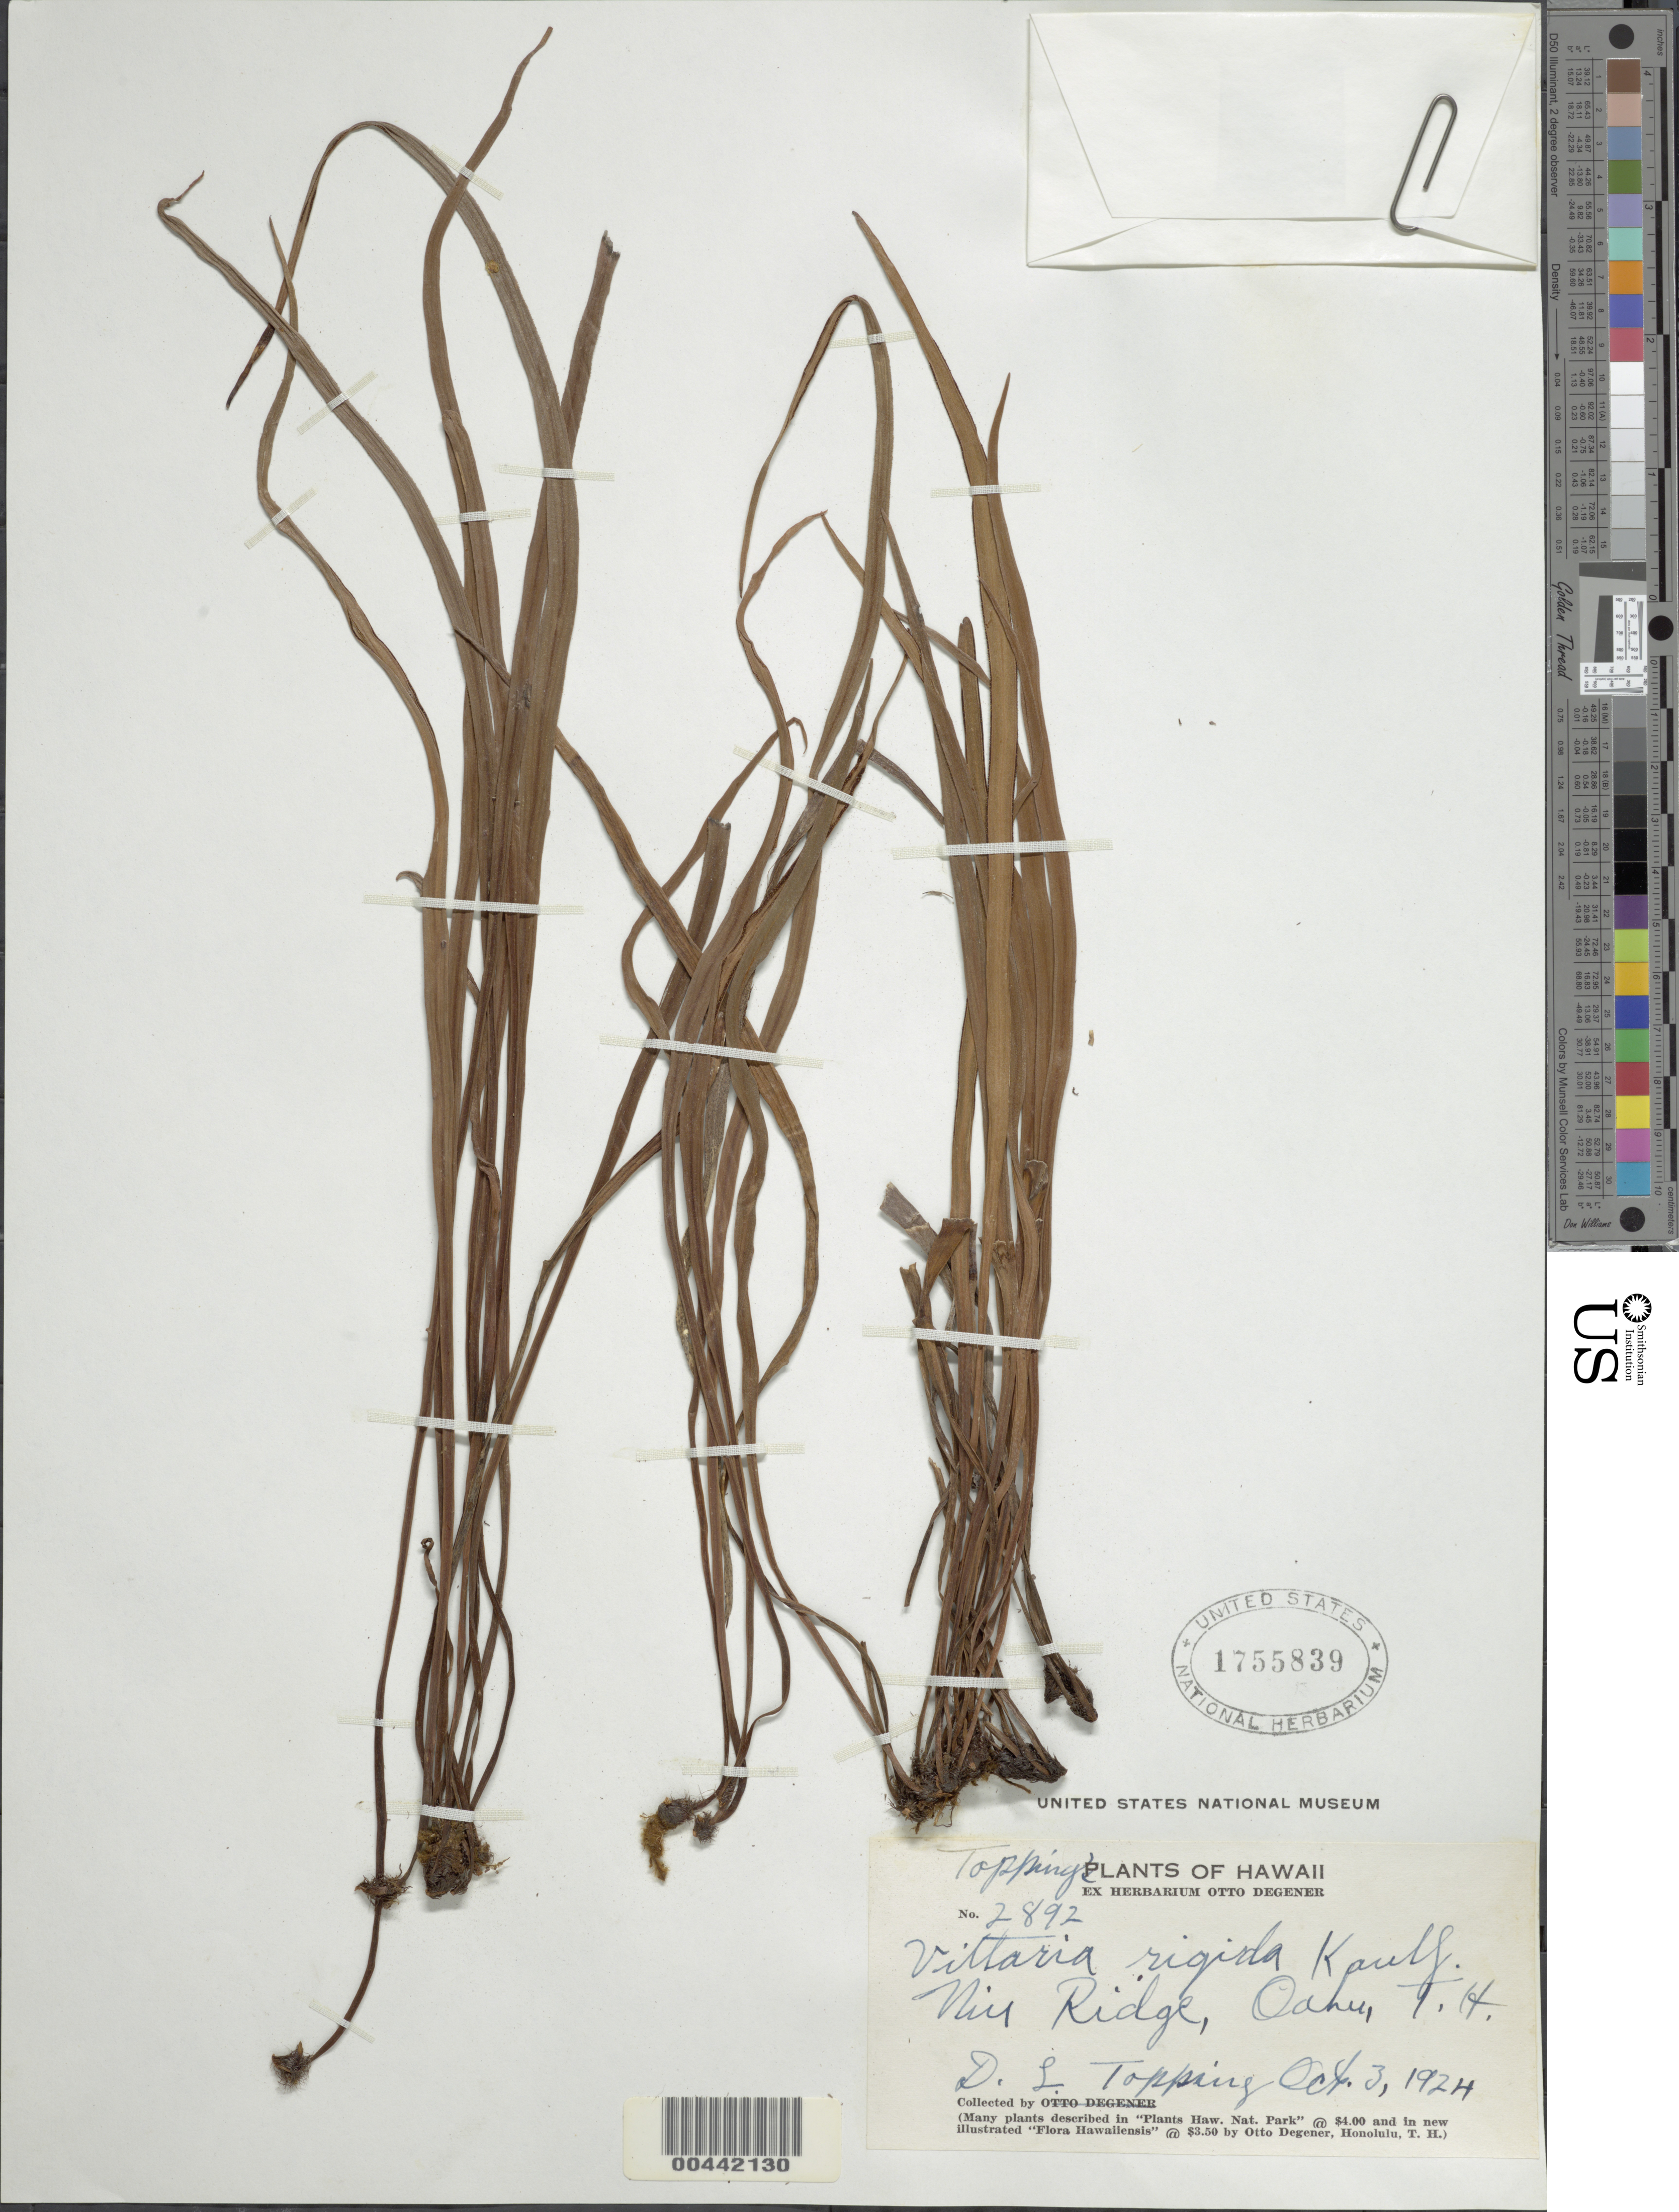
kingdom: Plantae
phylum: Tracheophyta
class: Polypodiopsida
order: Polypodiales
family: Pteridaceae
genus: Haplopteris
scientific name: Haplopteris elongata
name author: (Sw.) Crane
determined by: Wagner, W. L., (BOT), Smithsonian Institution - National Museum of Natural History (UNITED STATES)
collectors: D. L. Topping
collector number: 2892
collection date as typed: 3 Oct 1924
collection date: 1924-10-03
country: United States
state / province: Hawaii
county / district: Honolulu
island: Oahu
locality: Niu Ridge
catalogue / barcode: US 1755839